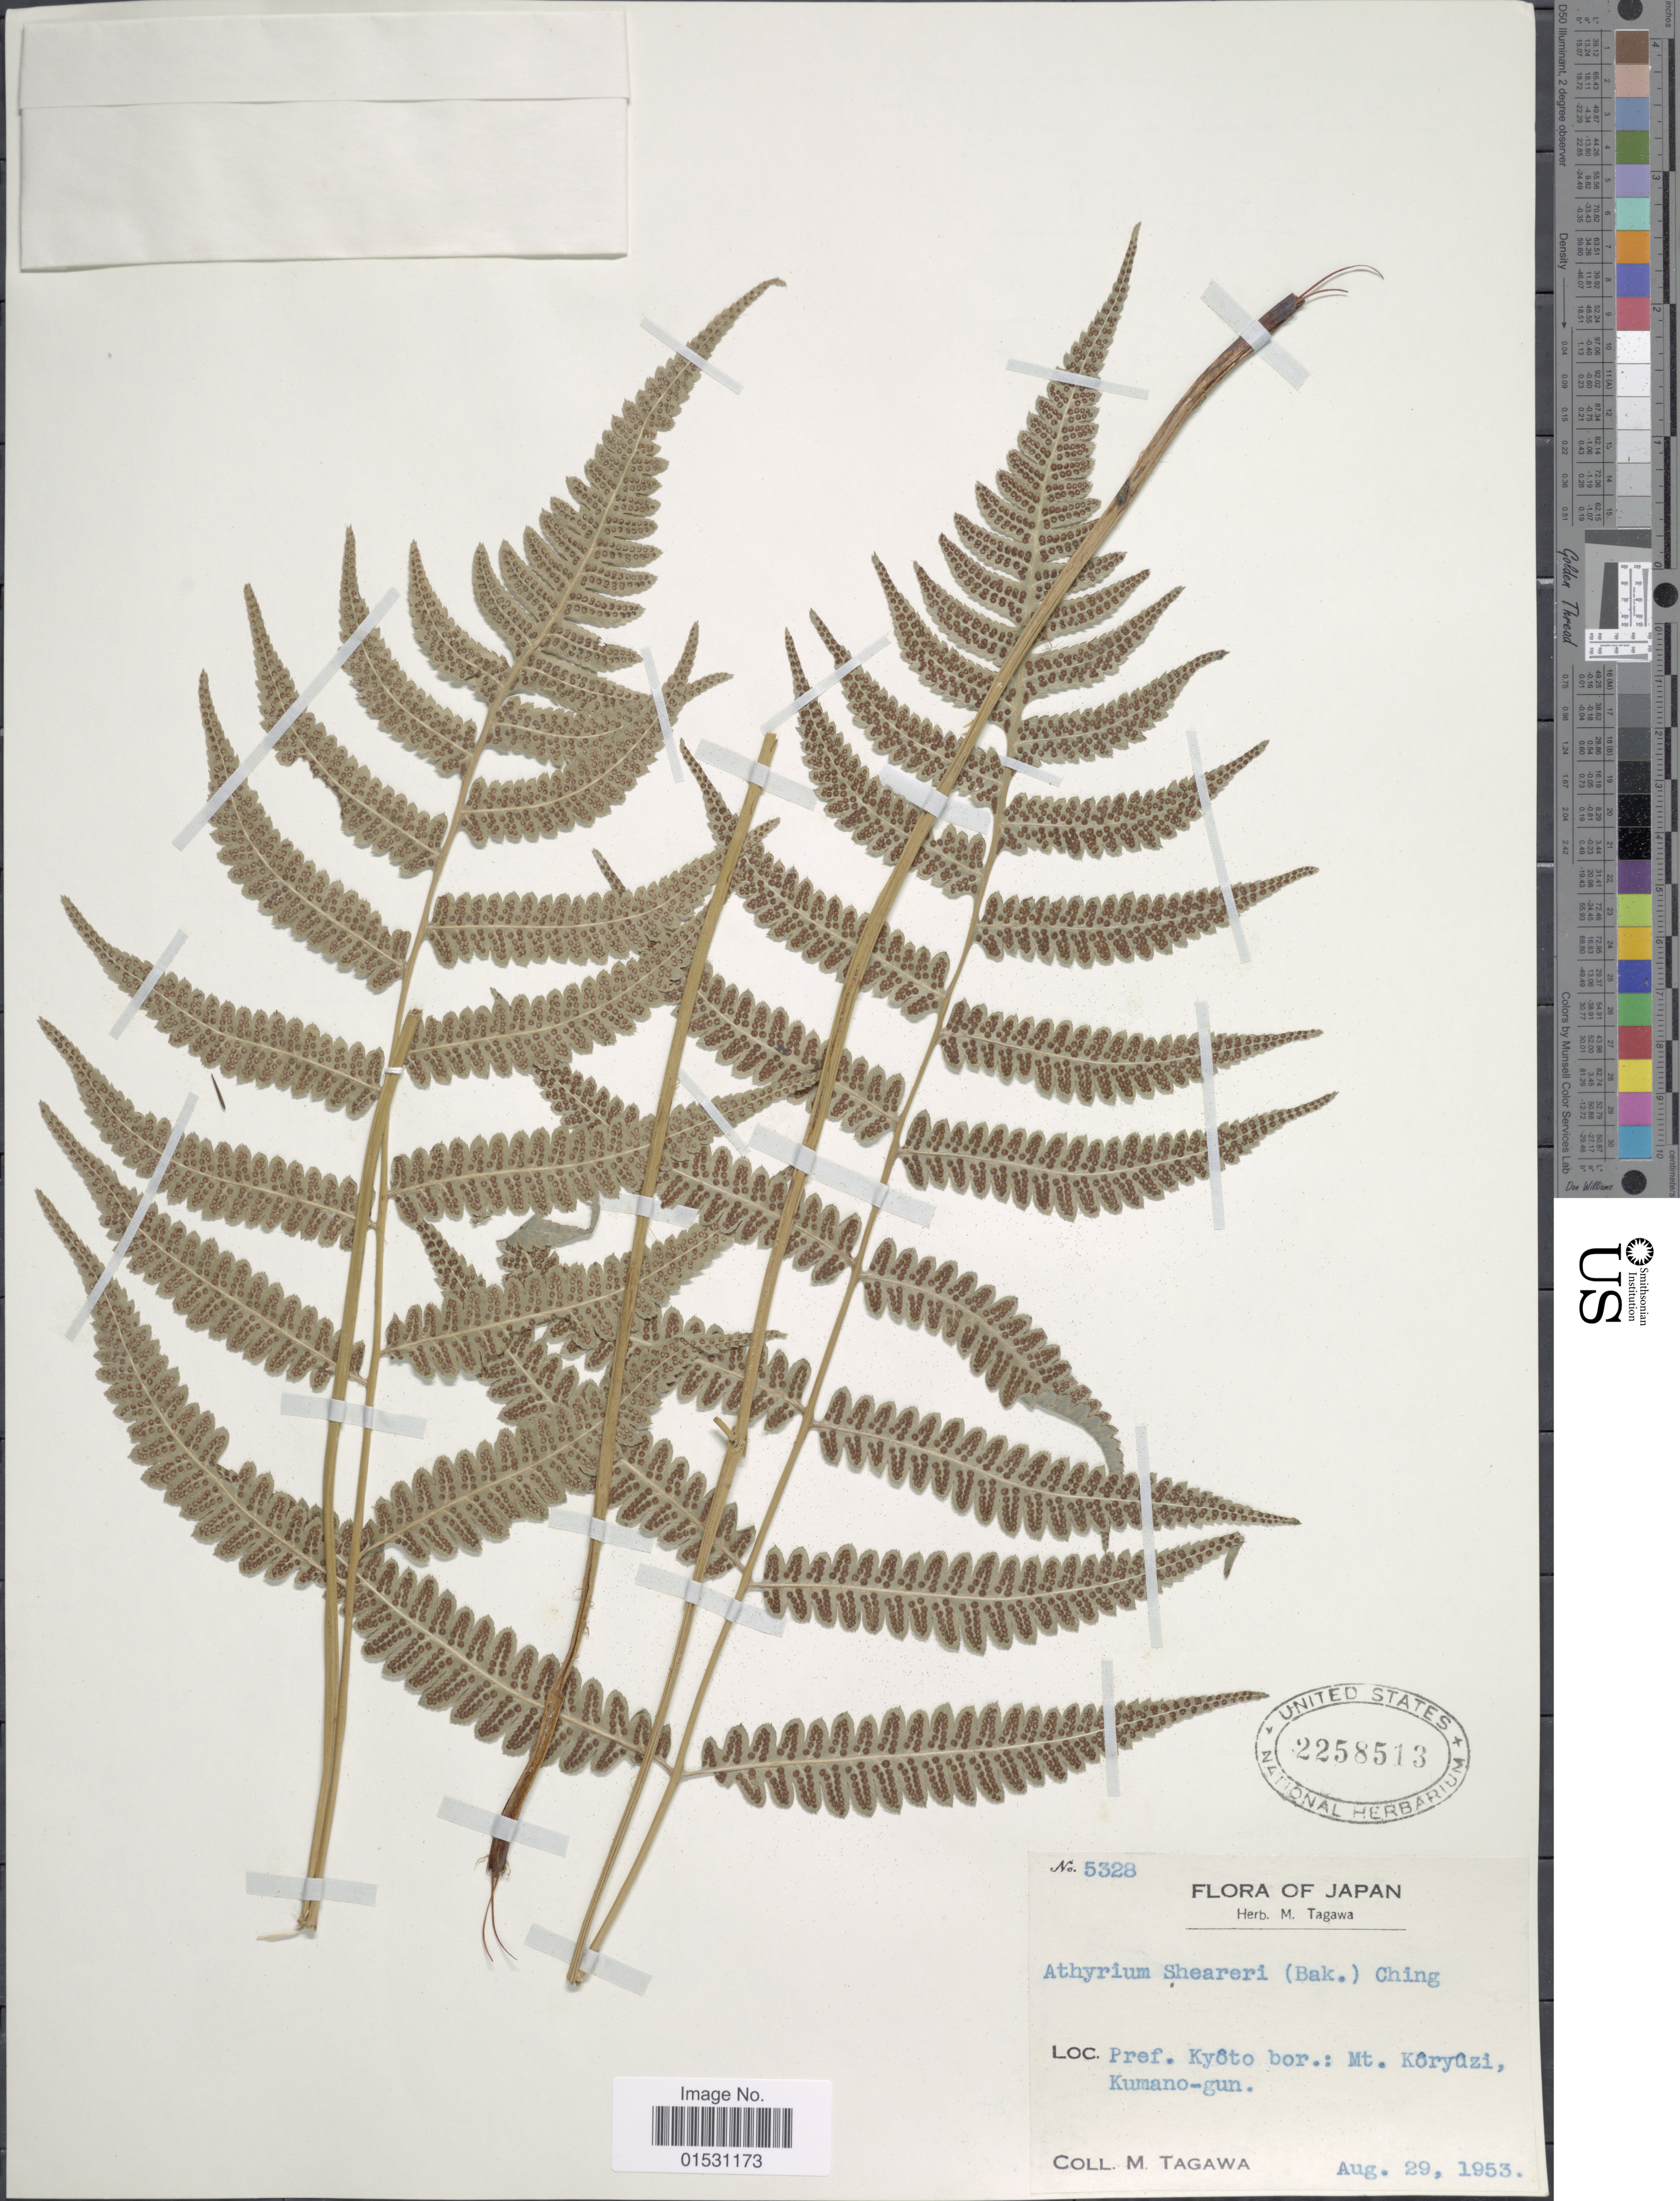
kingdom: Plantae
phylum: Tracheophyta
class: Polypodiopsida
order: Polypodiales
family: Athyriaceae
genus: Athyrium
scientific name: Athyrium sheareri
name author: (Baker)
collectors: M. Tagawa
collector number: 5328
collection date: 1953-08-29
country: Japan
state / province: Kyoto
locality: Pref. Kyoto bor.: Mt. Koryuzi, Kumano-gun.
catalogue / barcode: US 2258513